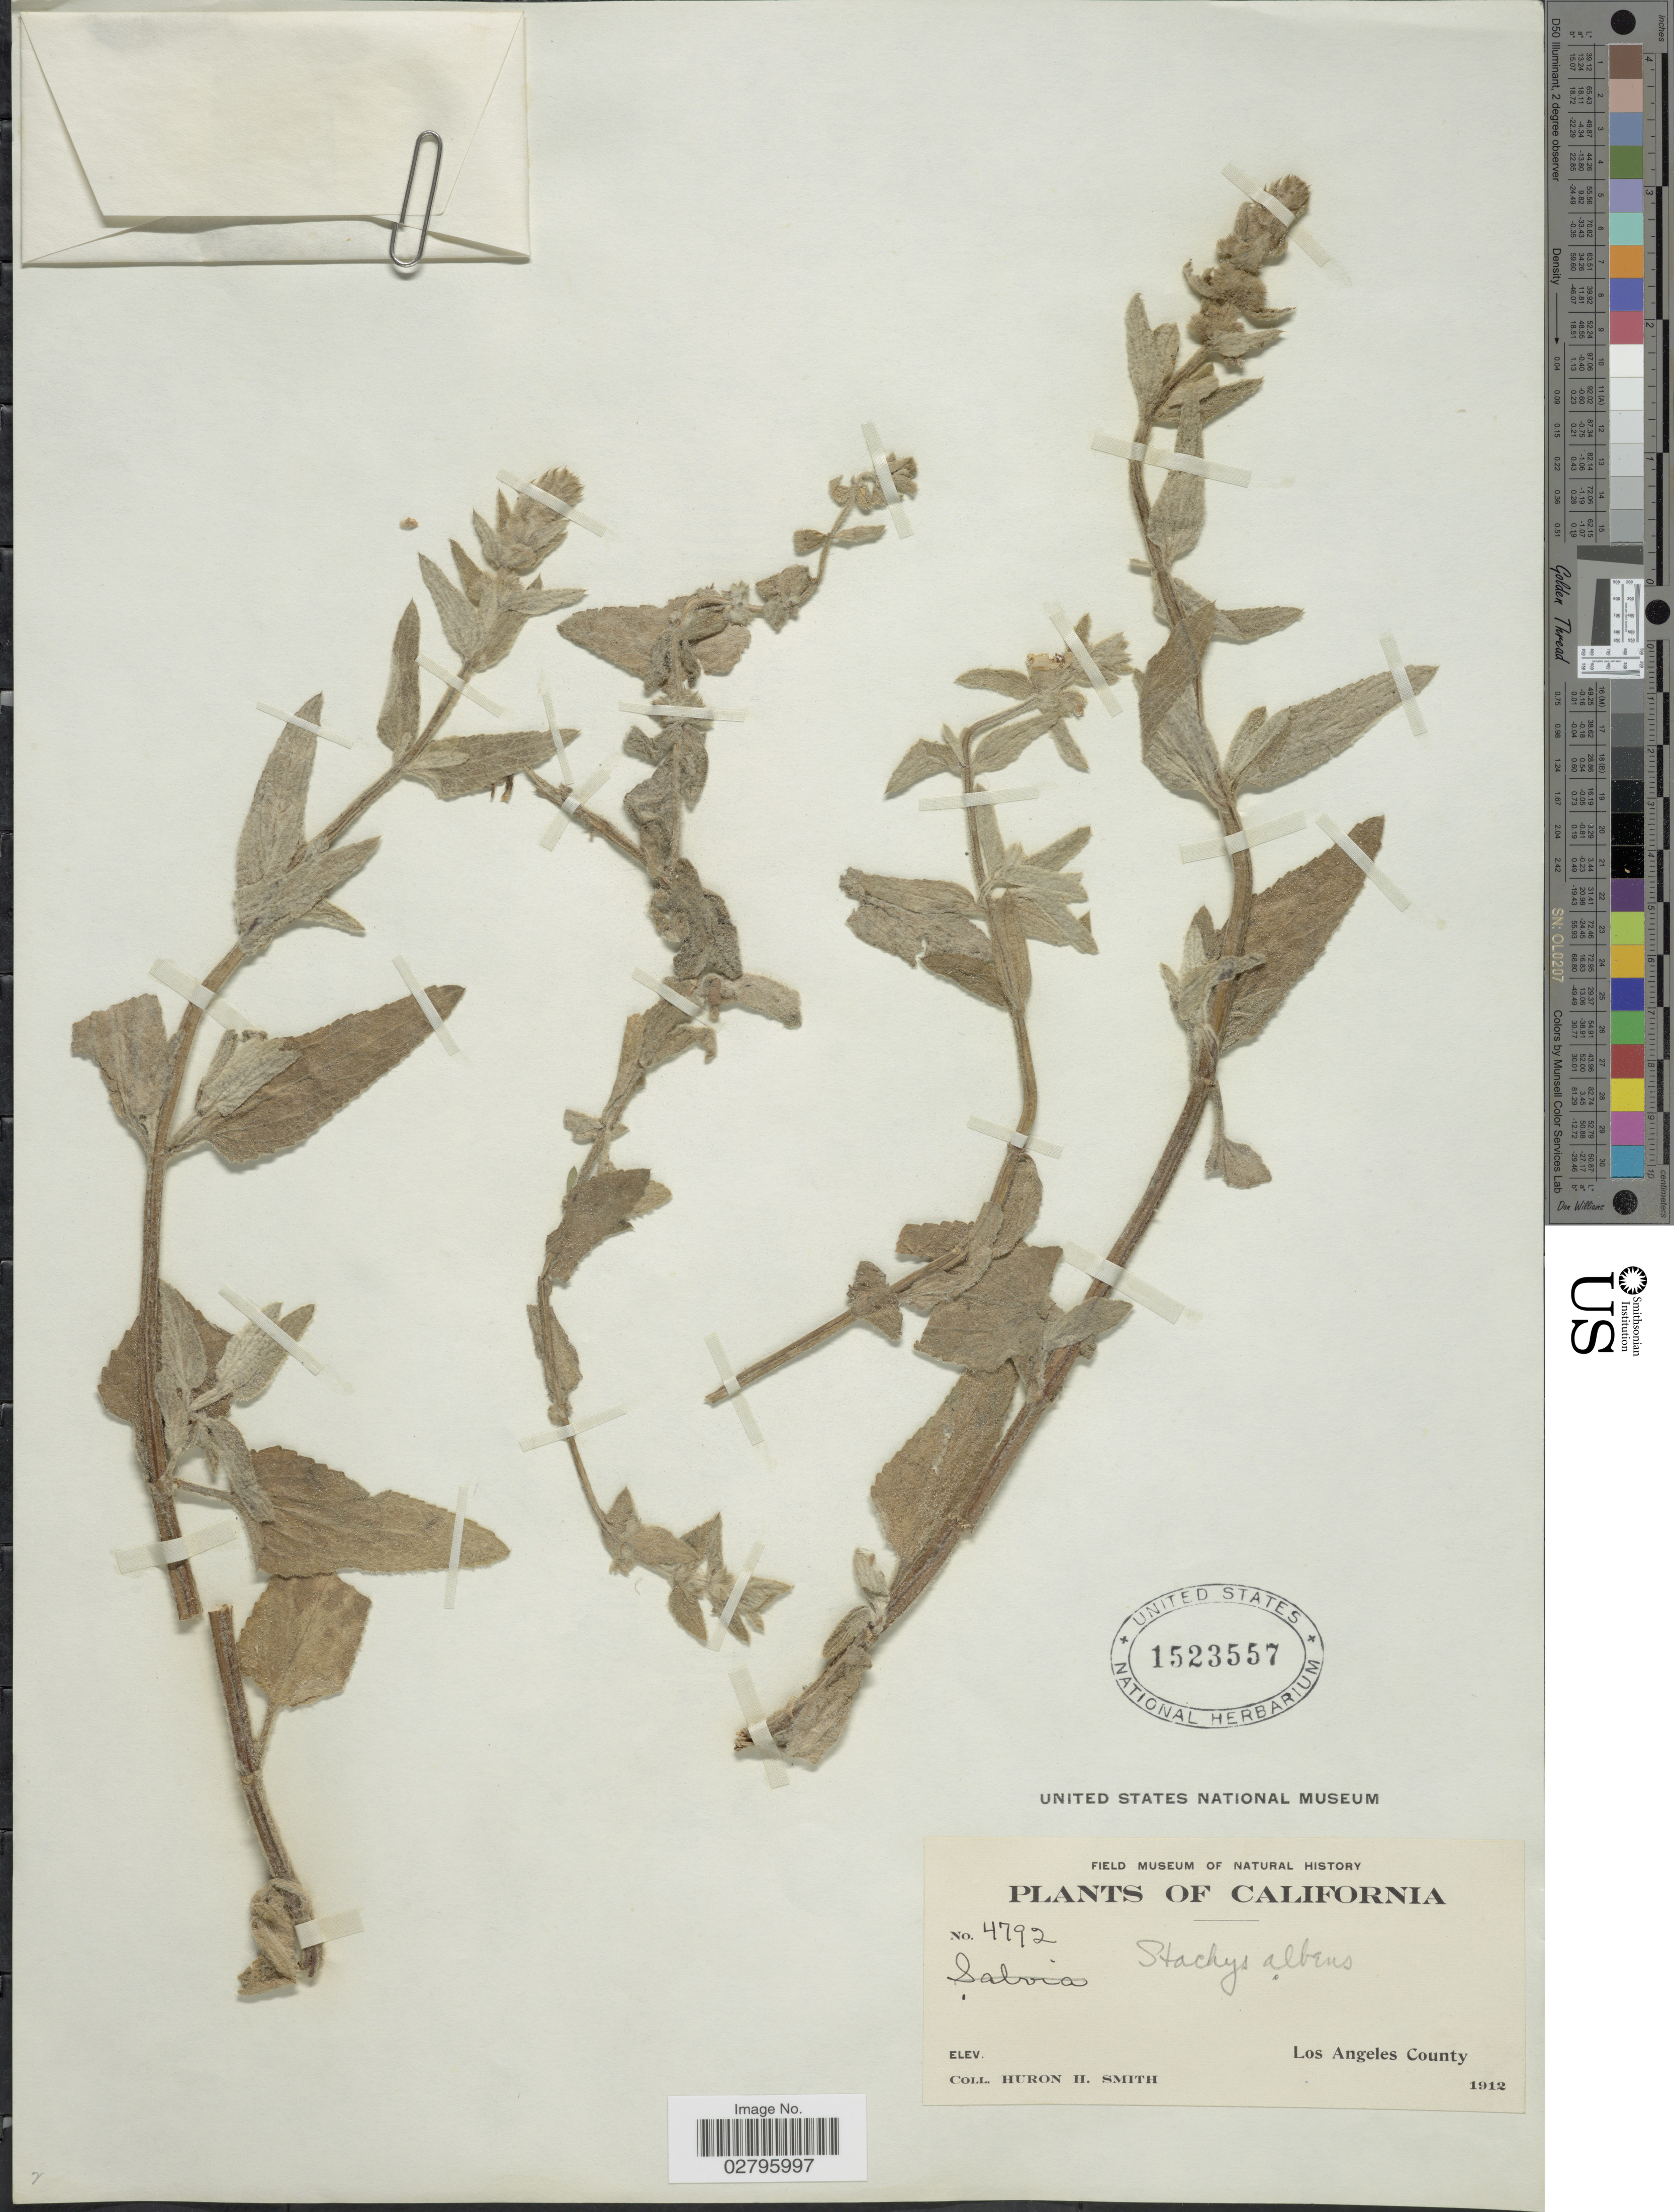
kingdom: Plantae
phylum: Tracheophyta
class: Magnoliopsida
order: Lamiales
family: Lamiaceae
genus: Stachys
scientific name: Stachys albens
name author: A. Gray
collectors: Huron H. Smith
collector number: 4792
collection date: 1912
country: United States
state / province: California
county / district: Los Angeles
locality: Los Angeles County.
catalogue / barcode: US 1523557